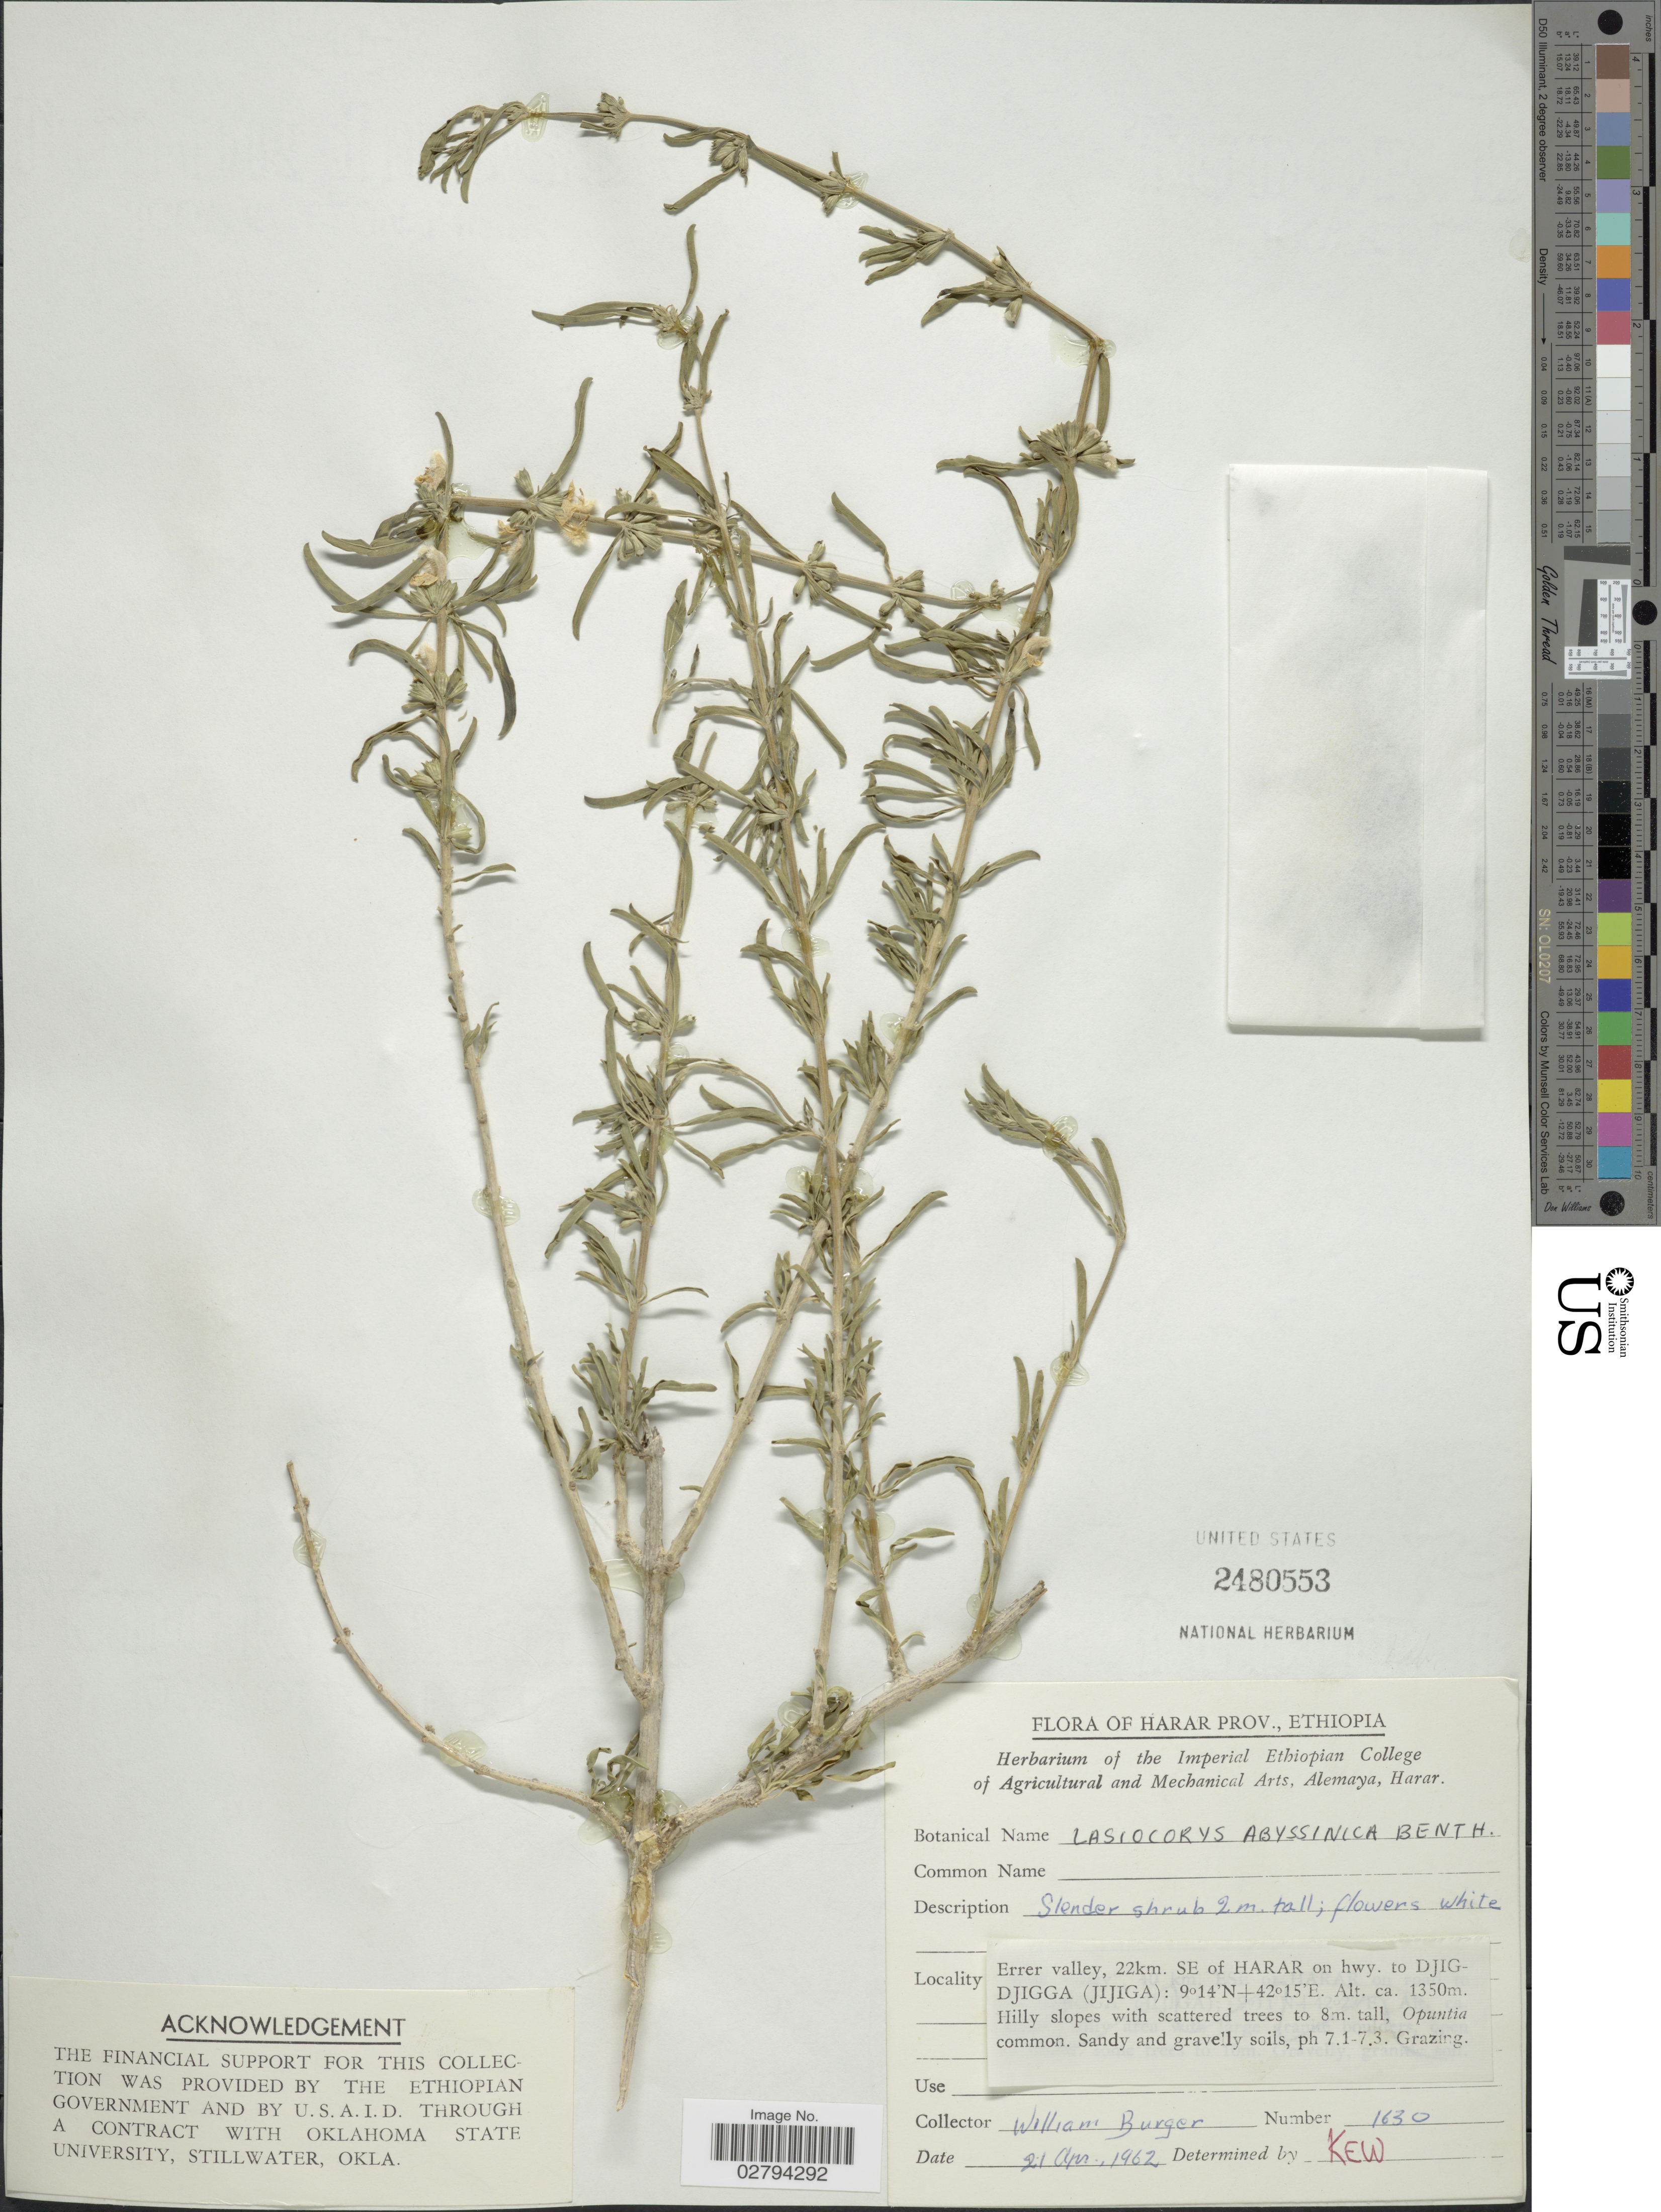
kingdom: Plantae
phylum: Tracheophyta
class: Magnoliopsida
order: Lamiales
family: Lamiaceae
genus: Leucas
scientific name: Leucas abyssinica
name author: (Benth.) Briq.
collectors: W. Burger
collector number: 1630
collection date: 1962-04-21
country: Ethiopia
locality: Harar Prov. Errer valley, 22 km. SE of Harar on hwy. to Djig-Djigga (Jijiga).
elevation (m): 1350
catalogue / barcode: US 2480553